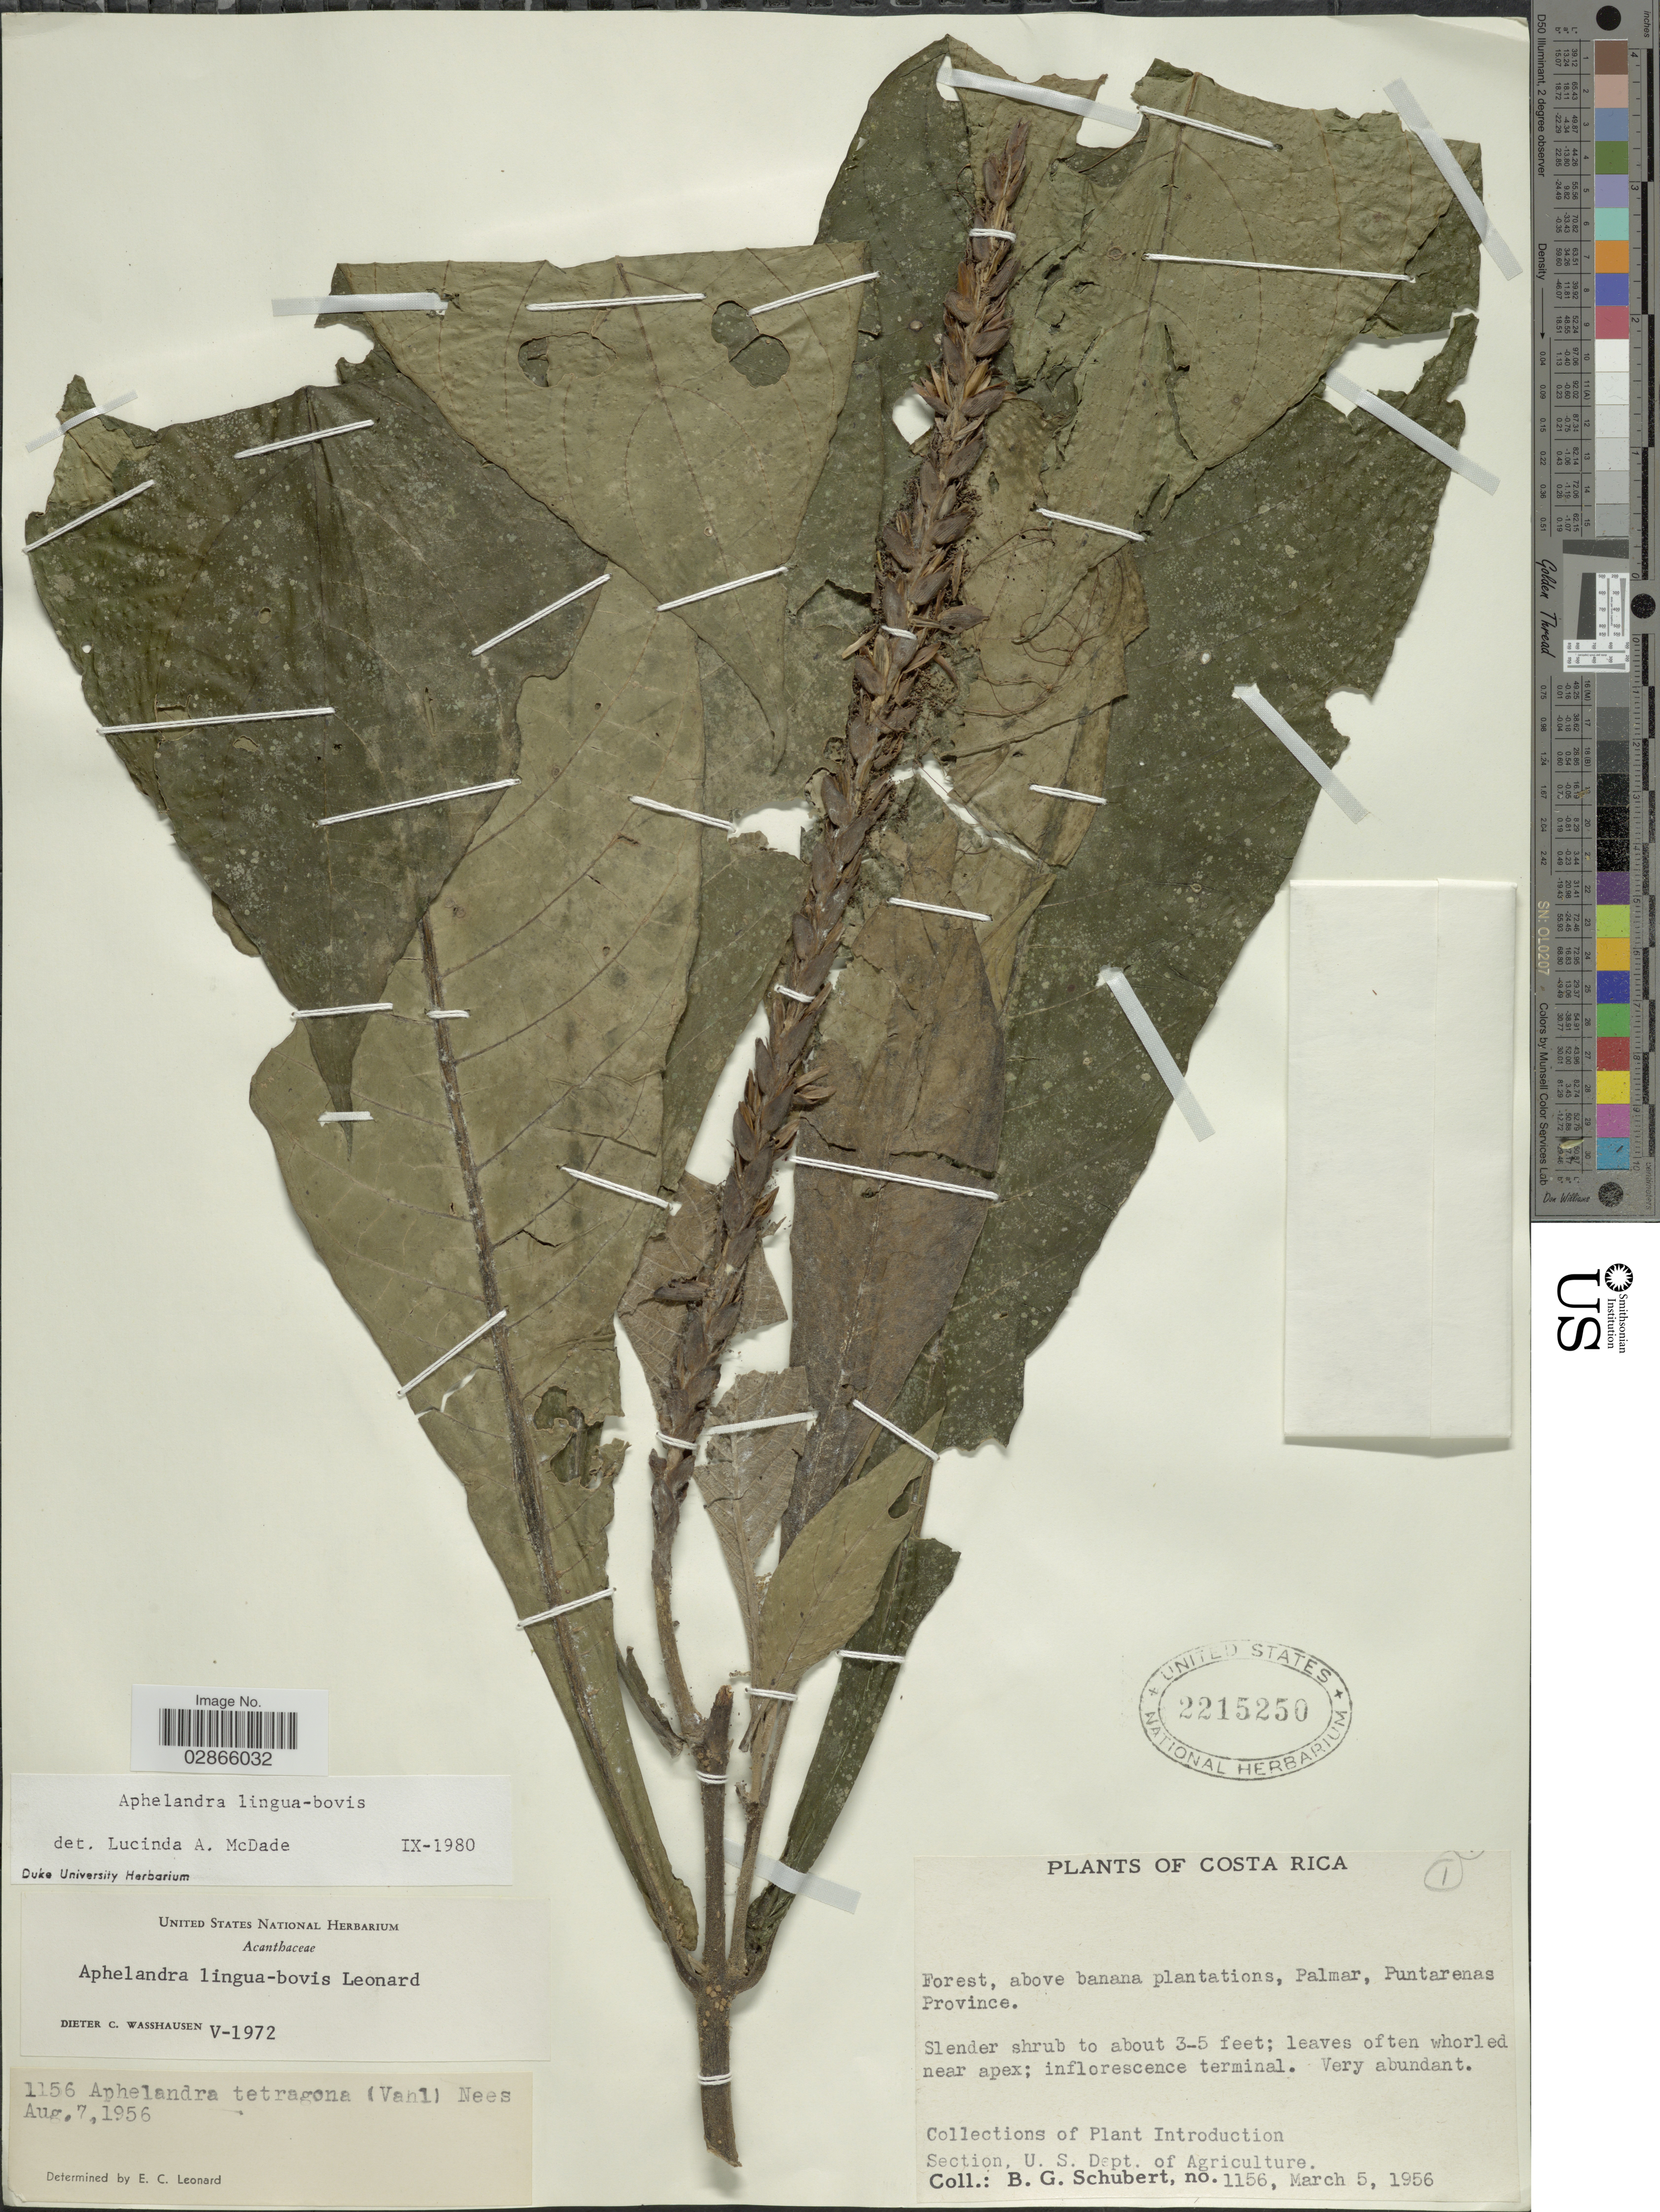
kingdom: Plantae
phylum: Tracheophyta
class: Magnoliopsida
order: Lamiales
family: Acanthaceae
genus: Aphelandra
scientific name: Aphelandra lingua-bovis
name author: Leonard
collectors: B. Schubert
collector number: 1156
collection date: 1956-03-05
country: Costa Rica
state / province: Puntarenas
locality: Above banana plantations, Palmar.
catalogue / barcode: US 2215250